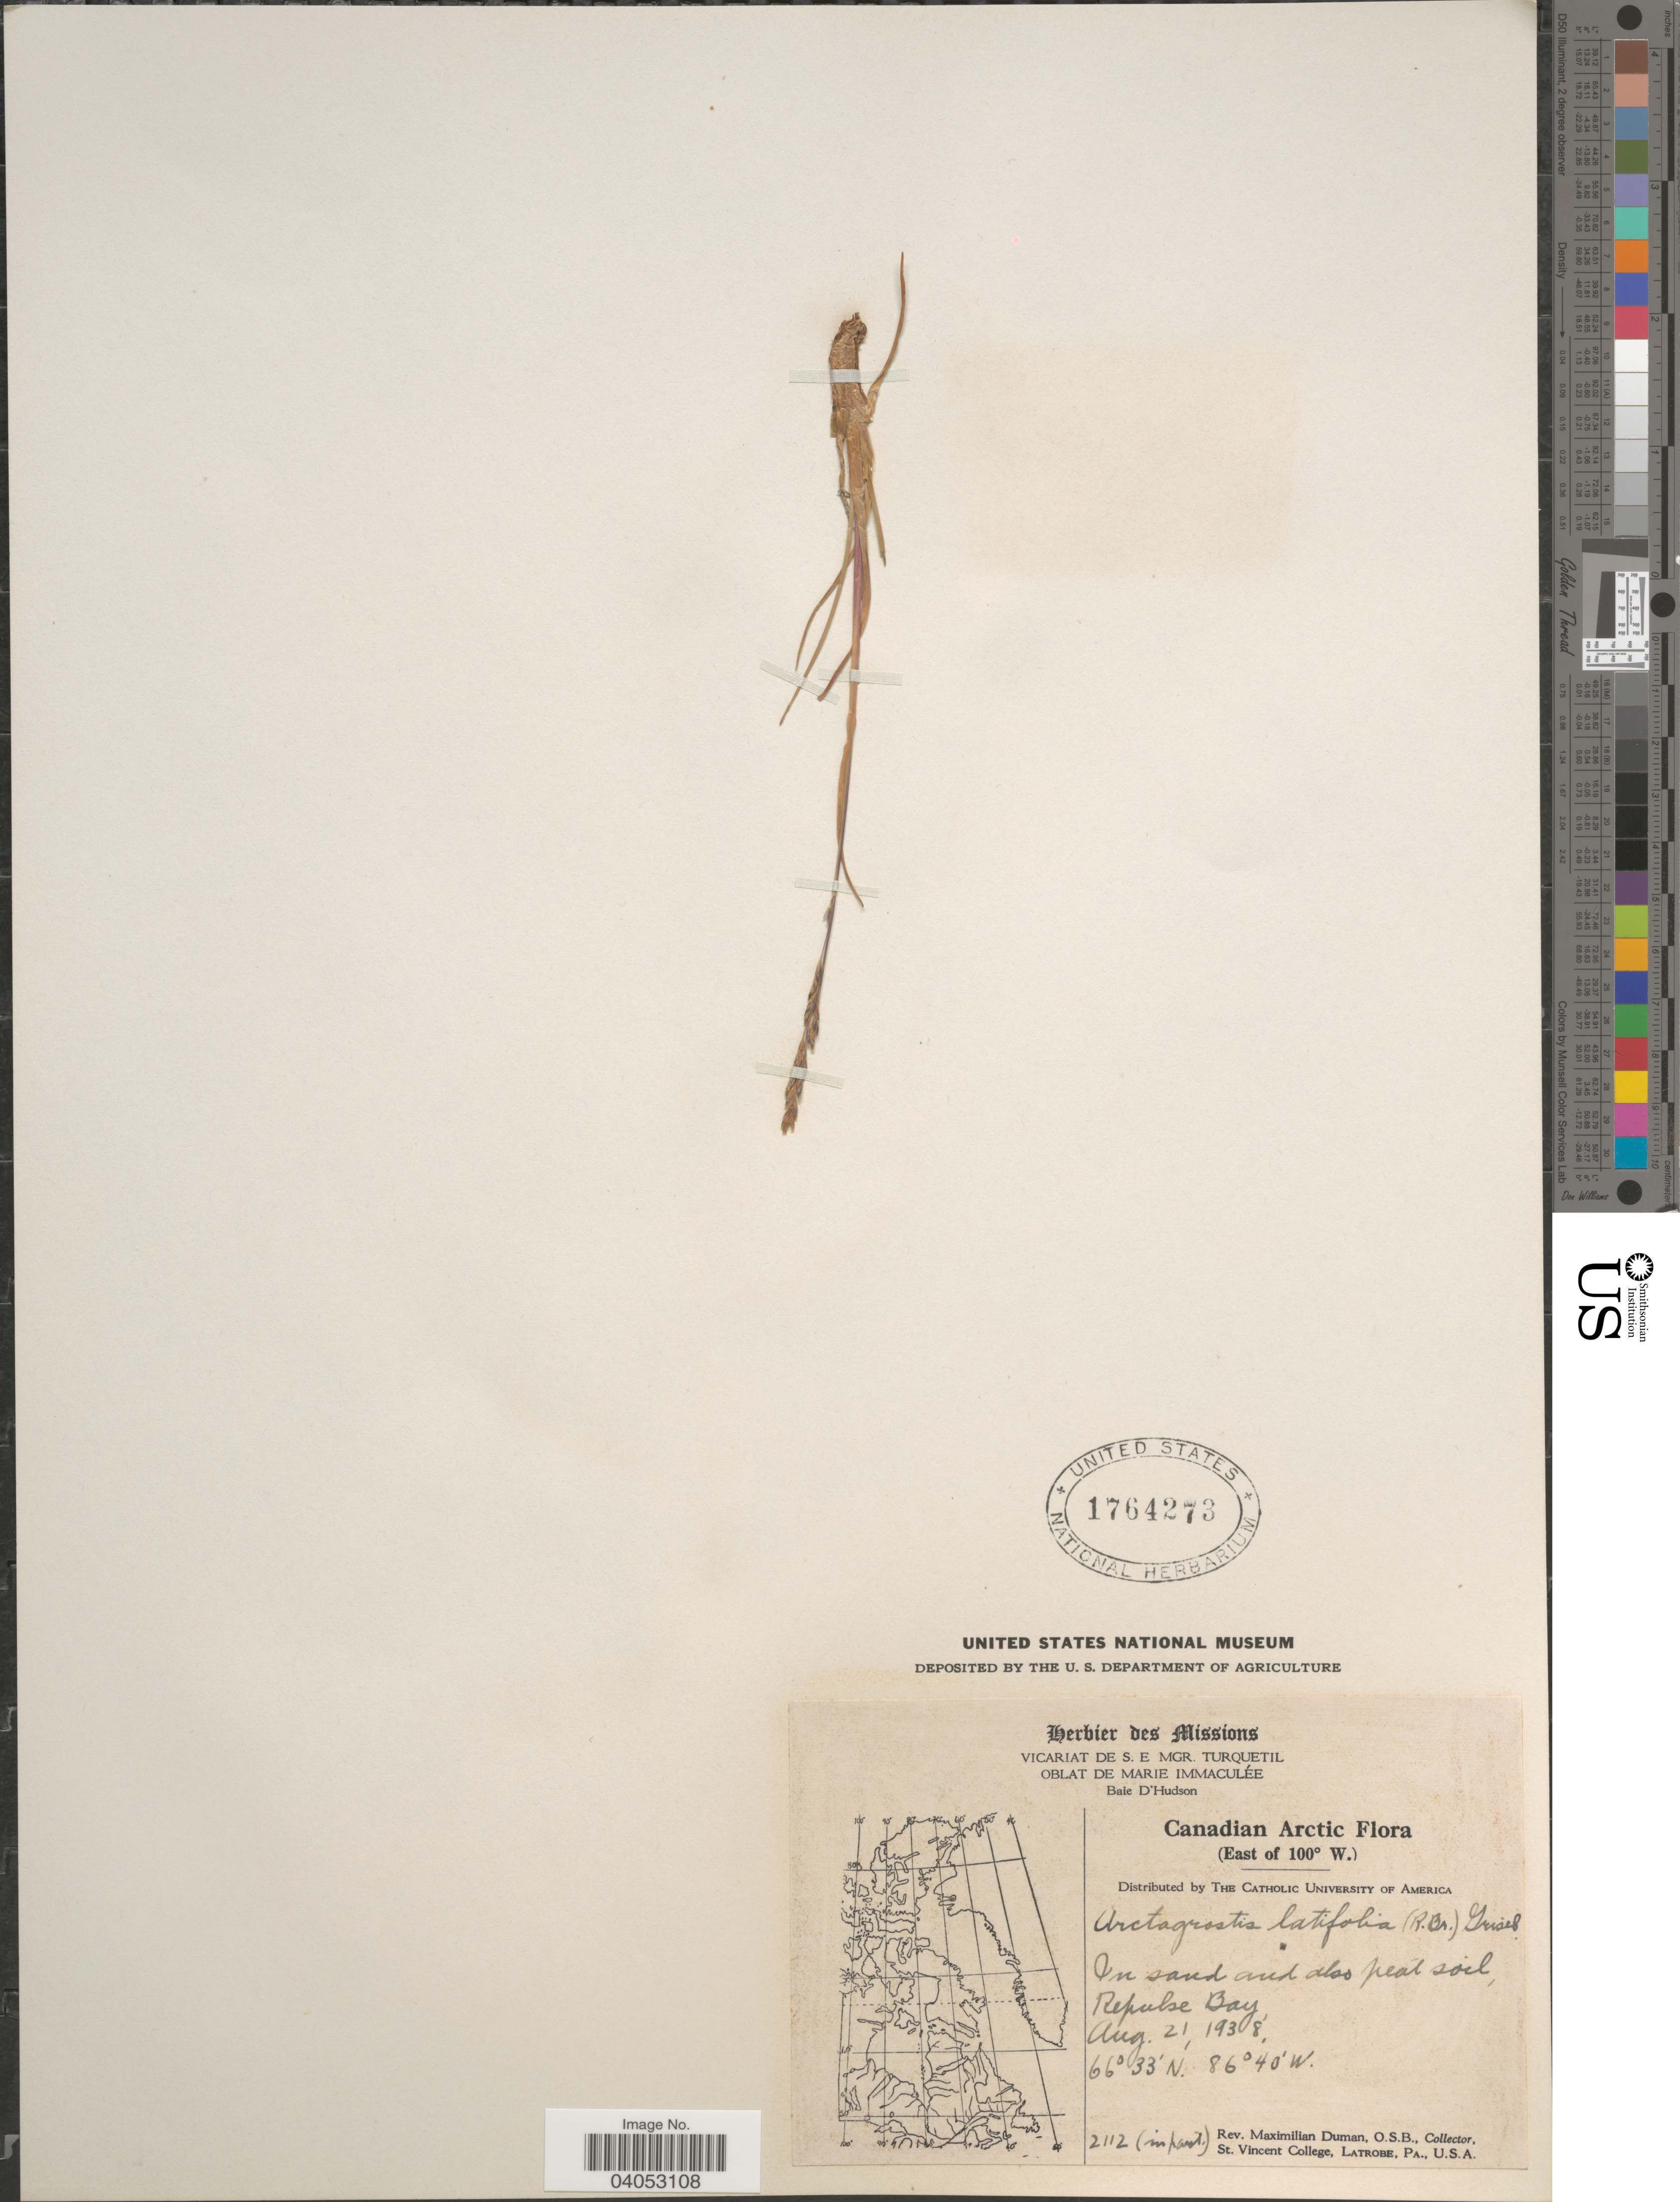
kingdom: Plantae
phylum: Tracheophyta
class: Liliopsida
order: Poales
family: Poaceae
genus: Arctagrostis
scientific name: Arctagrostis latifolia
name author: (R. Br.) Griseb.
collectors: M. Duman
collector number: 2112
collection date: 1938-08-21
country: Canada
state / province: Nunavut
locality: Canadian Arctic (East of 100º W.). Repulse Bay.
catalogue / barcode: US 1764273